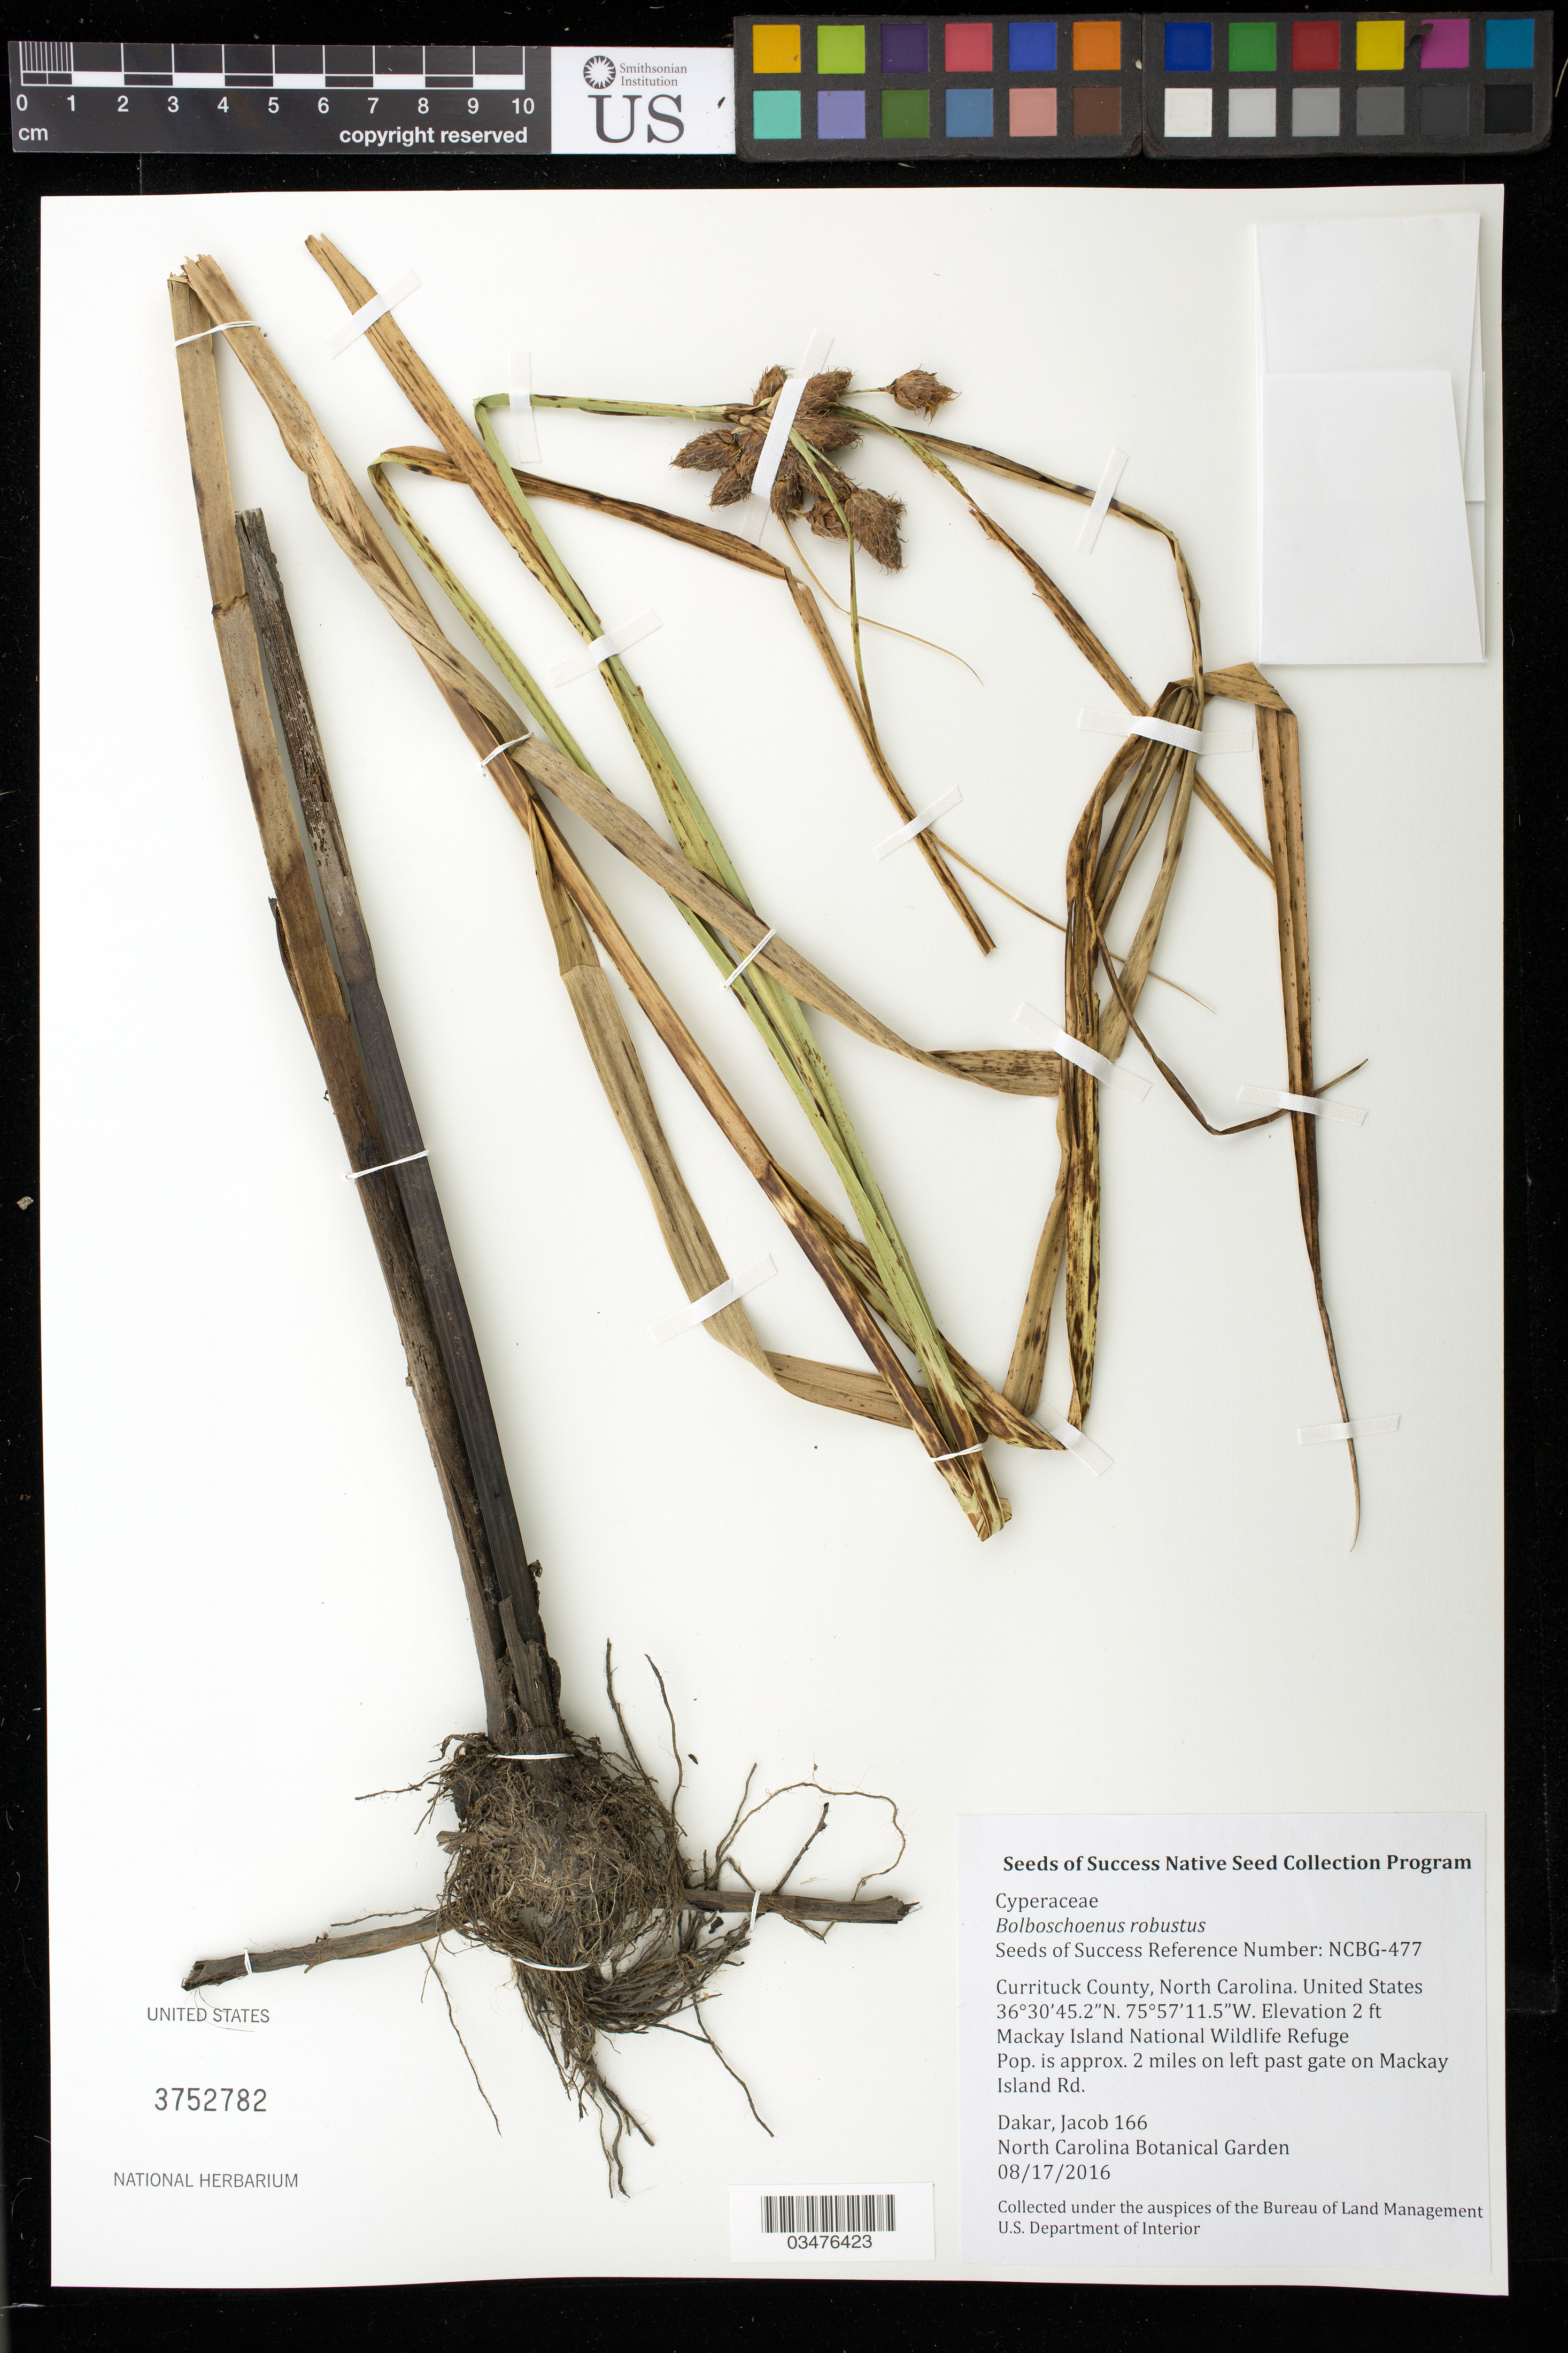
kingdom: Plantae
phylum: Tracheophyta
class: Liliopsida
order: Poales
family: Cyperaceae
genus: Bolboschoenus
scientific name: Bolboschoenus robustus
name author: (Pursh) Soják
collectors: J. Dakar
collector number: NCBG-477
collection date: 2016-08-17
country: United States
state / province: North Carolina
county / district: Currituck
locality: Mackay Island National Wildlife Refuge, Mackay Island Rd.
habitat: Seasonaly Flooded Herbaceous Vegetation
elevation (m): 1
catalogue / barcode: US 3752782